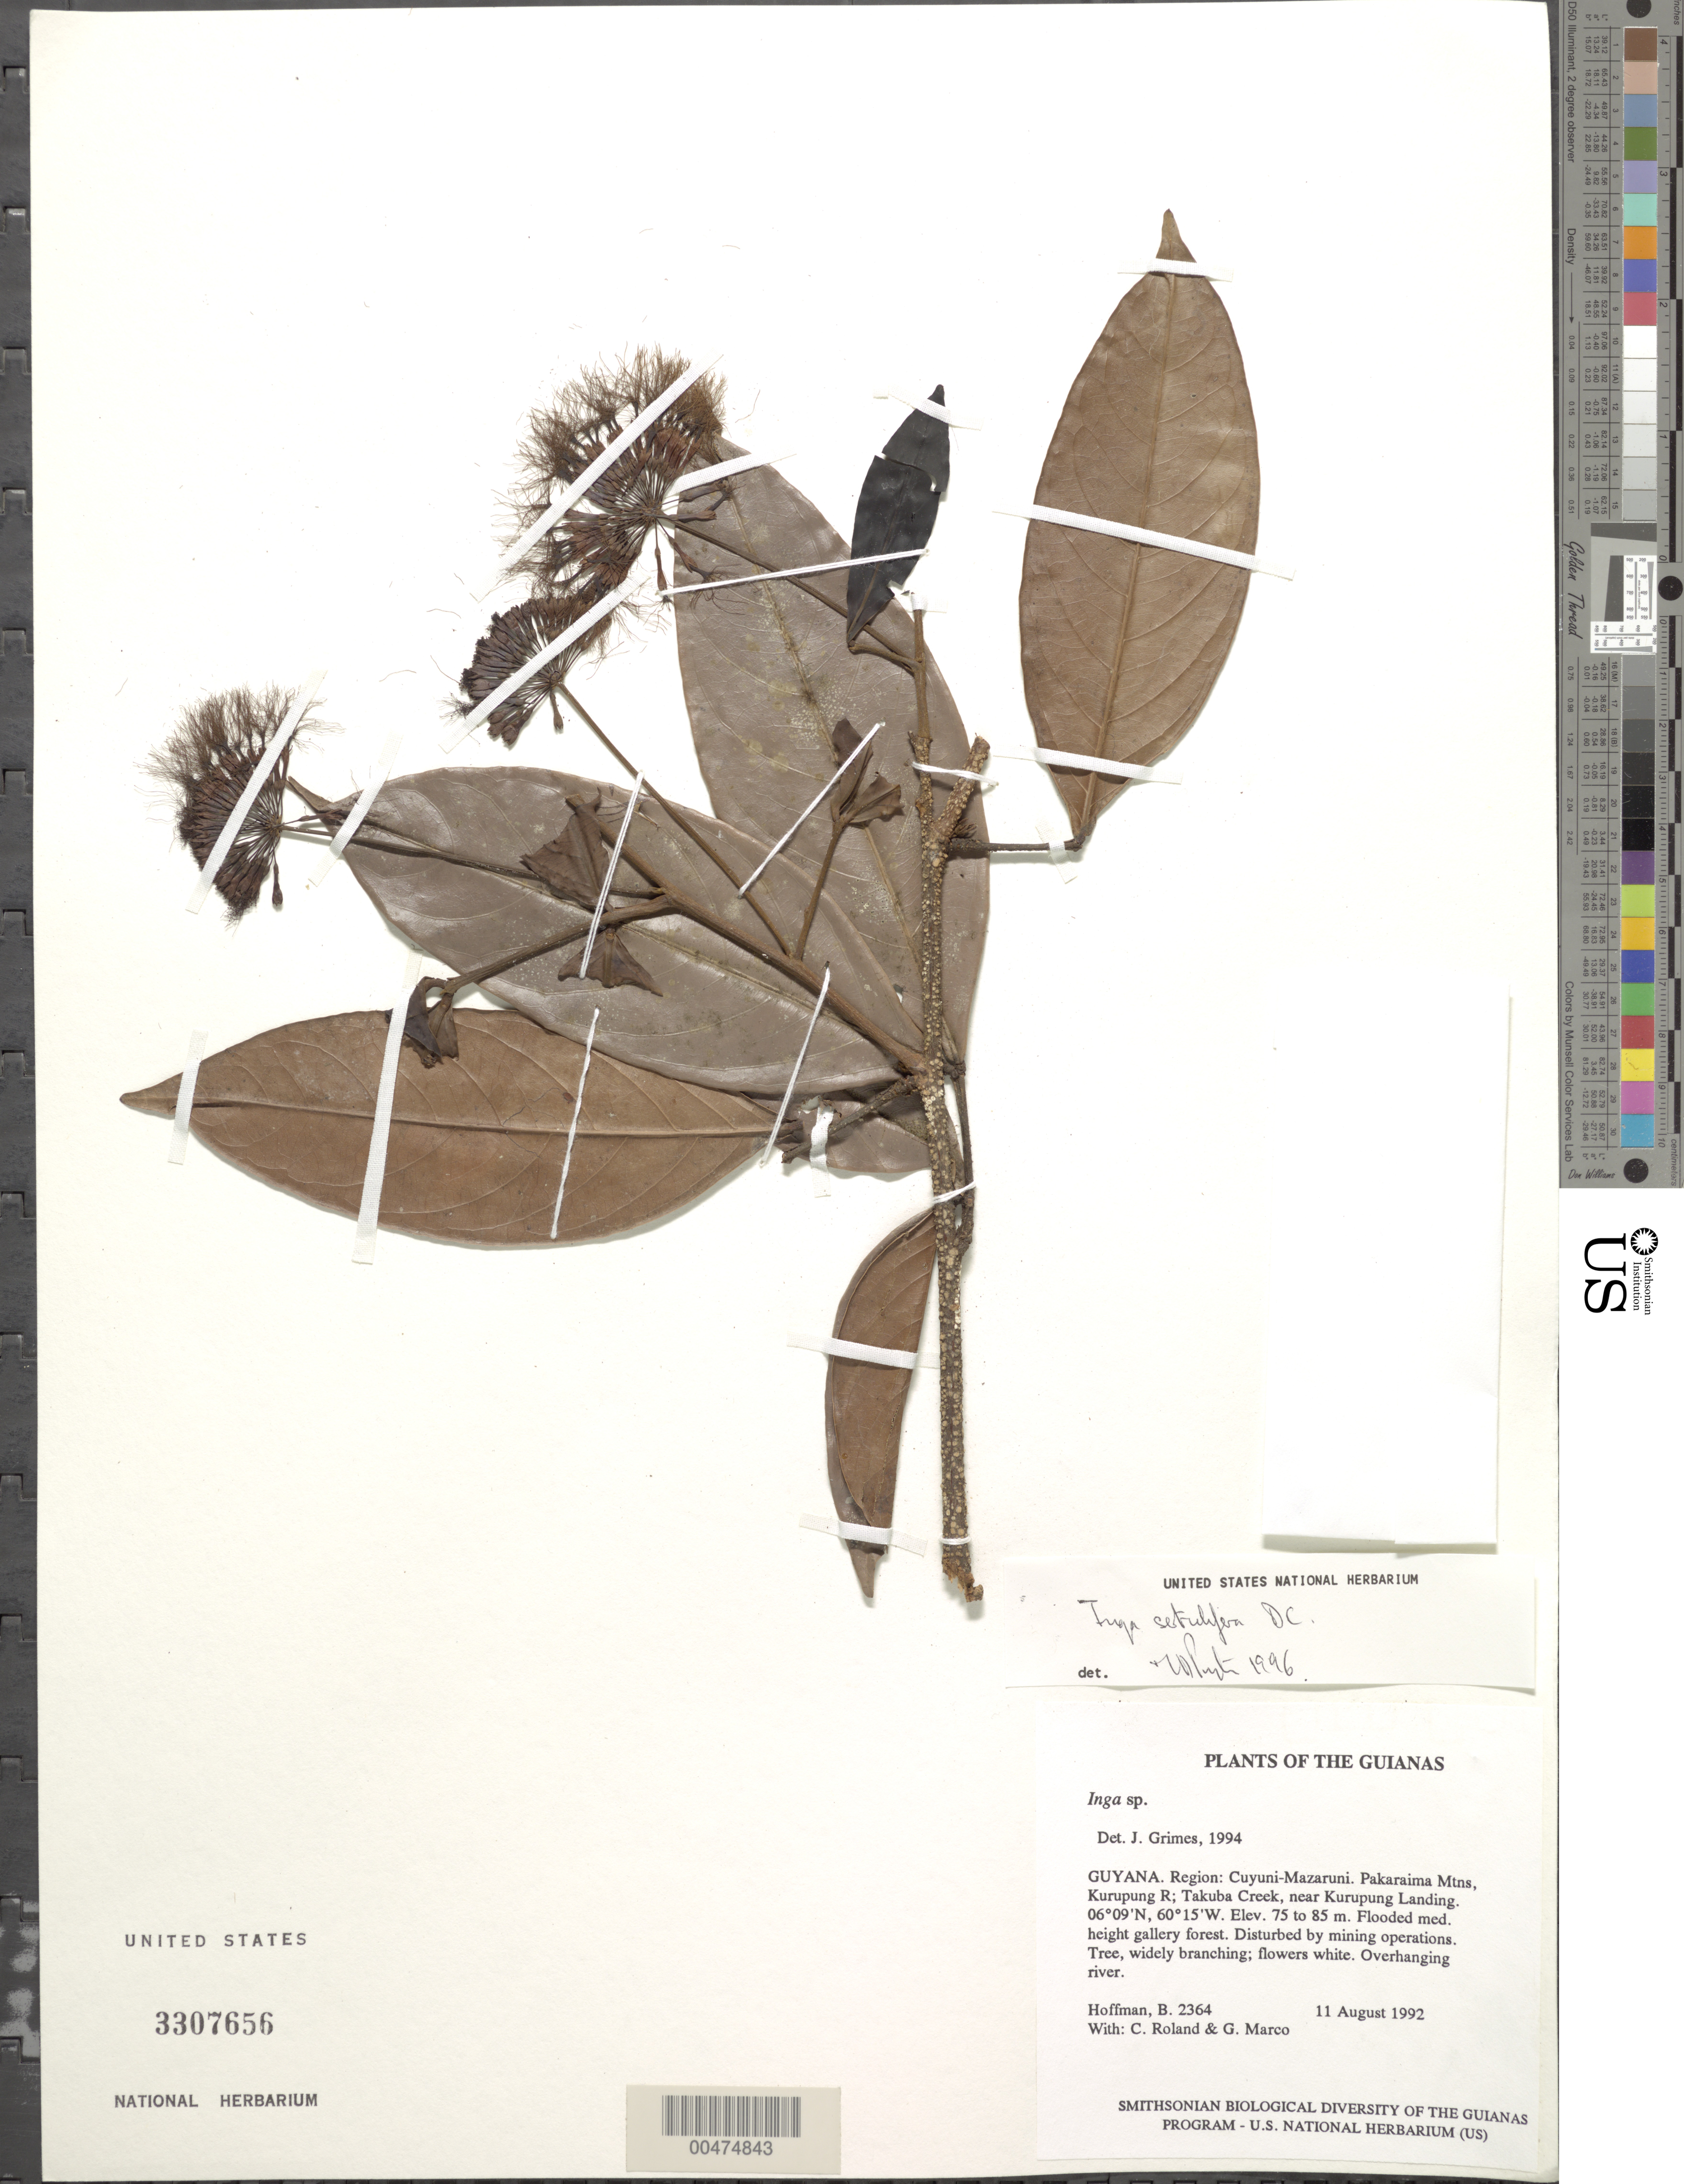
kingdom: Plantae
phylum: Tracheophyta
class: Magnoliopsida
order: Fabales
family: Fabaceae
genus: Inga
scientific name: Inga sertulifera subsp. sertulifera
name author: DC.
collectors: B. Hoffman, C. Roland & G. Marco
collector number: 2364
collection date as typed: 11 August 1992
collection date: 1992-08-11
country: Guyana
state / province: Cuyuni-Mazaruni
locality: Pakaraima Mountains, Kurupung River; Takuba Creek, near Kurupung Landing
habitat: Flooded med. height gallery forest. Disturbed by mining operations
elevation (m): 75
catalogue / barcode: US 3307656